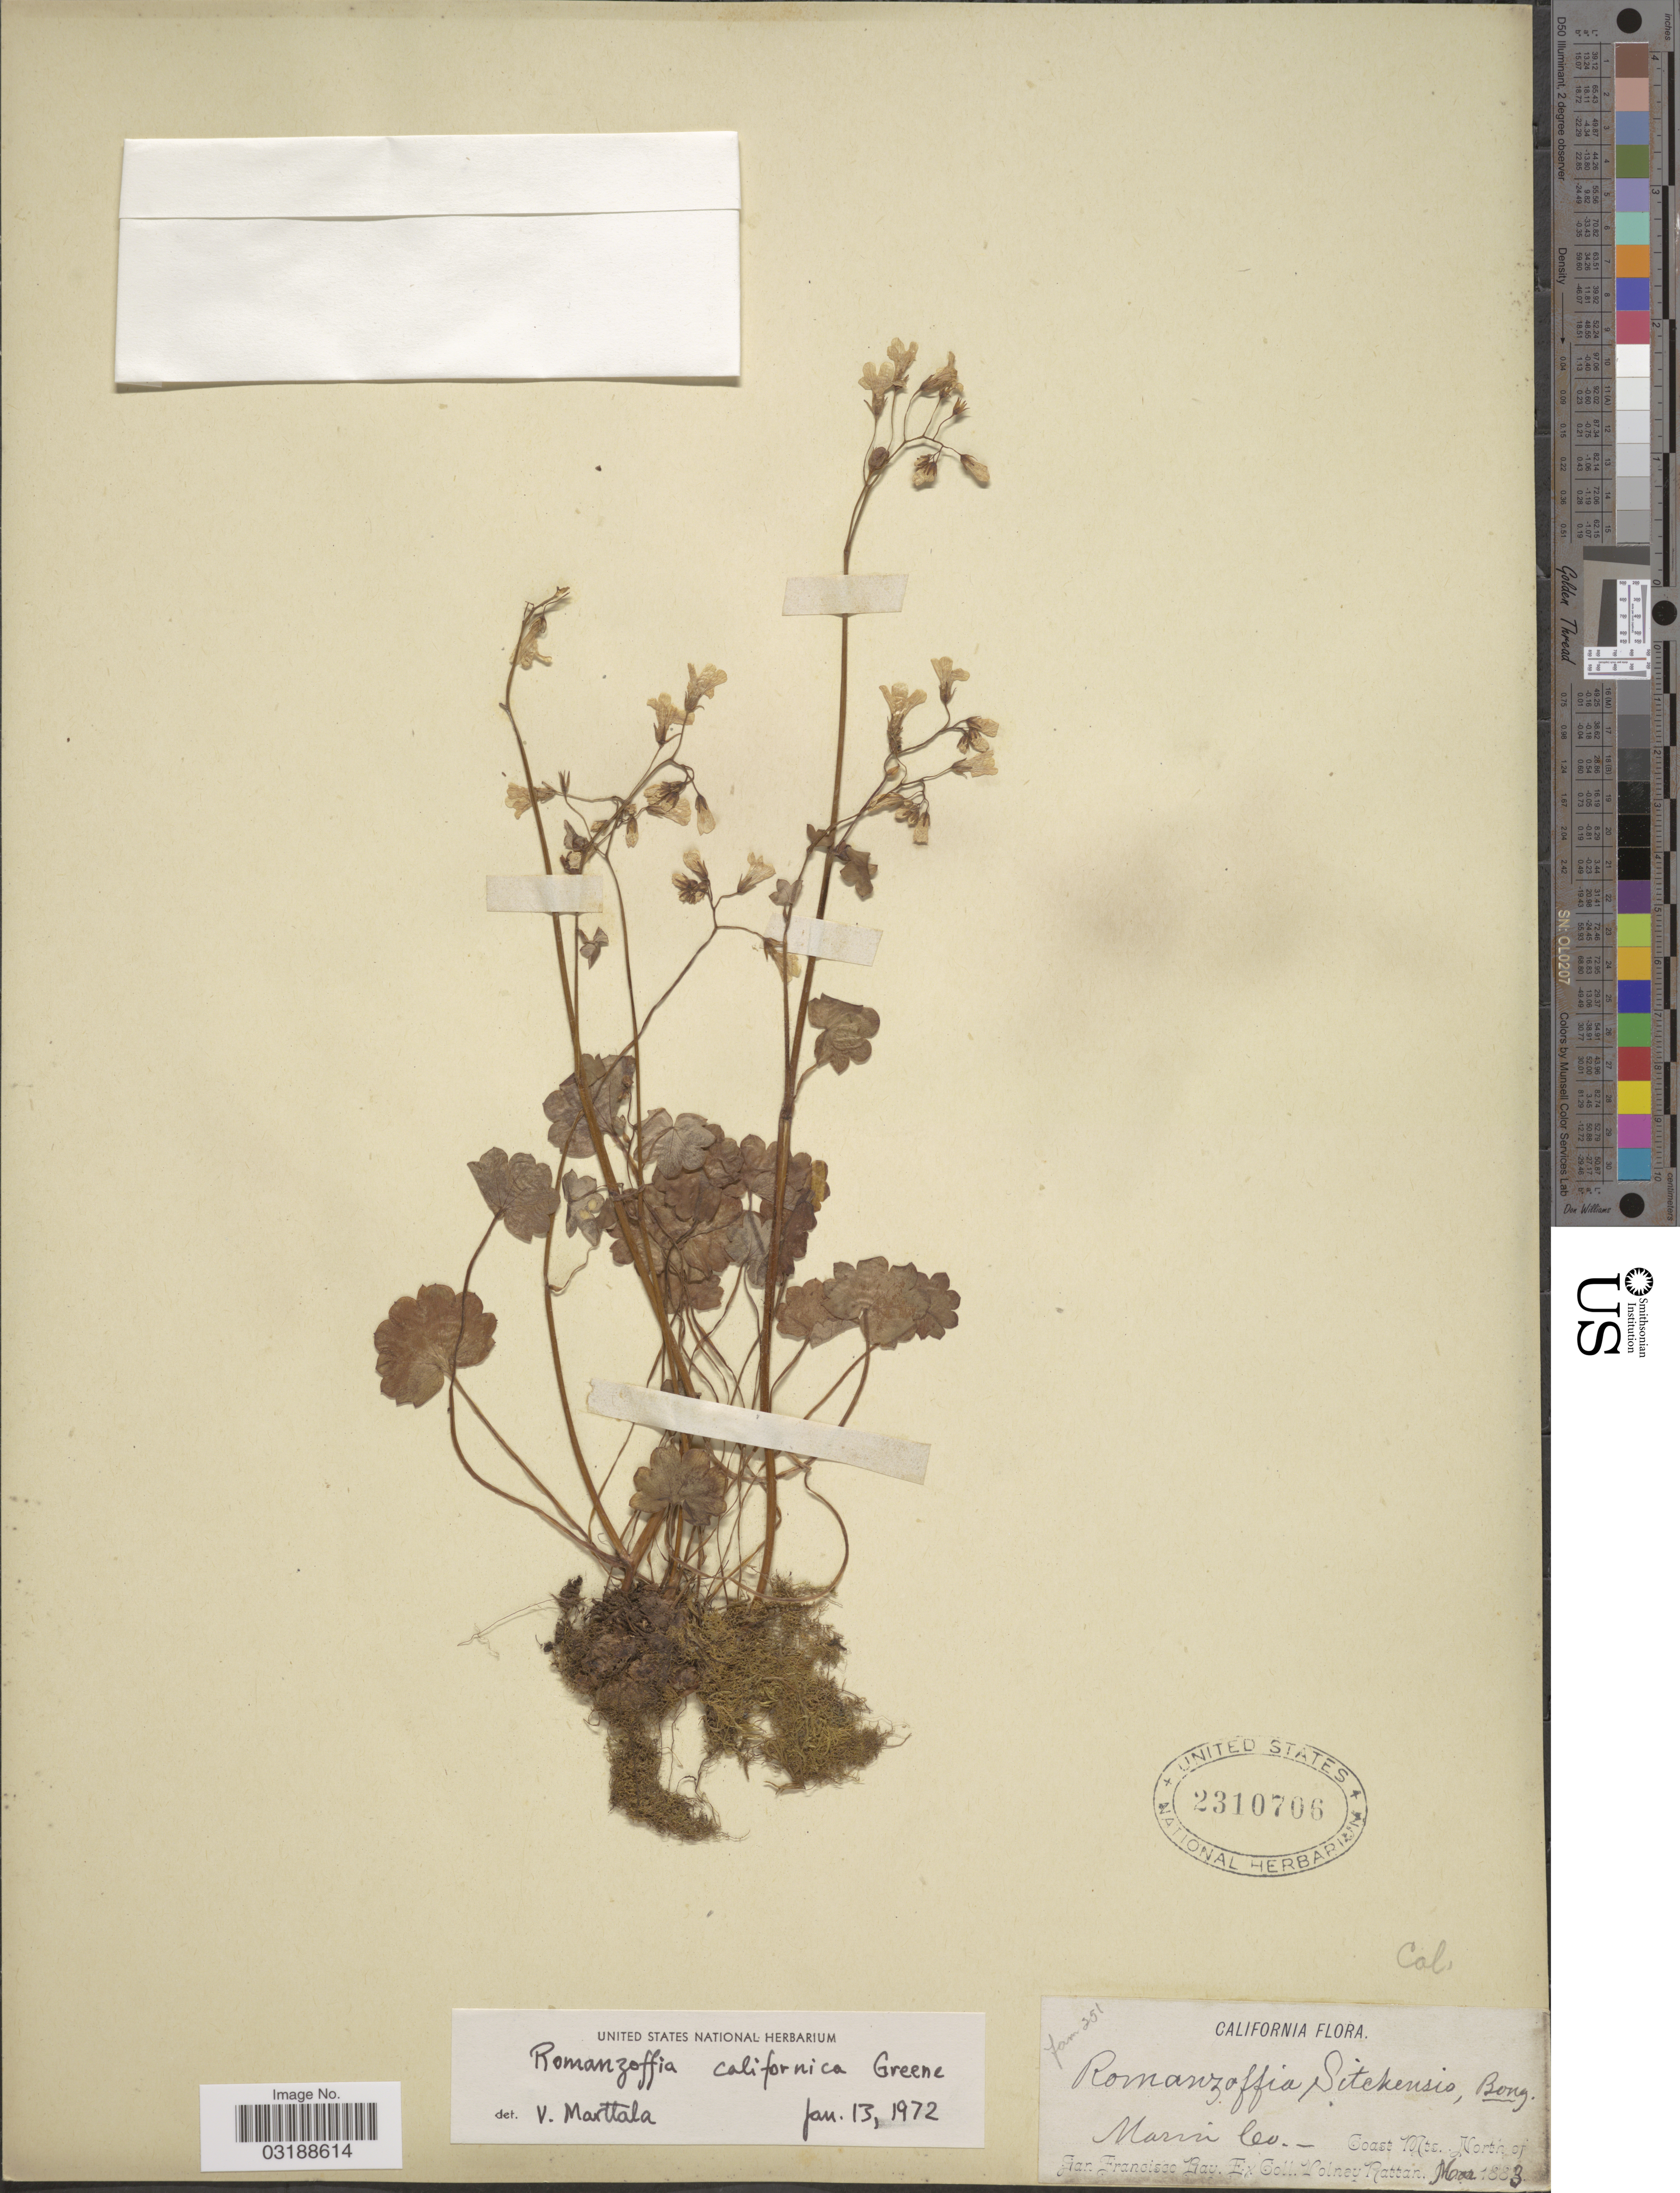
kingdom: Plantae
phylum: Tracheophyta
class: Magnoliopsida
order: Boraginales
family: Hydrophyllaceae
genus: Romanzoffia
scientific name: Romanzoffia californica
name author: Greene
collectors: V. Rattan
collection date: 1883-03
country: United States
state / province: California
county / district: San Francisco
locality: Marin Co., Coast Mts., North of San Francisco Bay.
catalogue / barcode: US 2310706